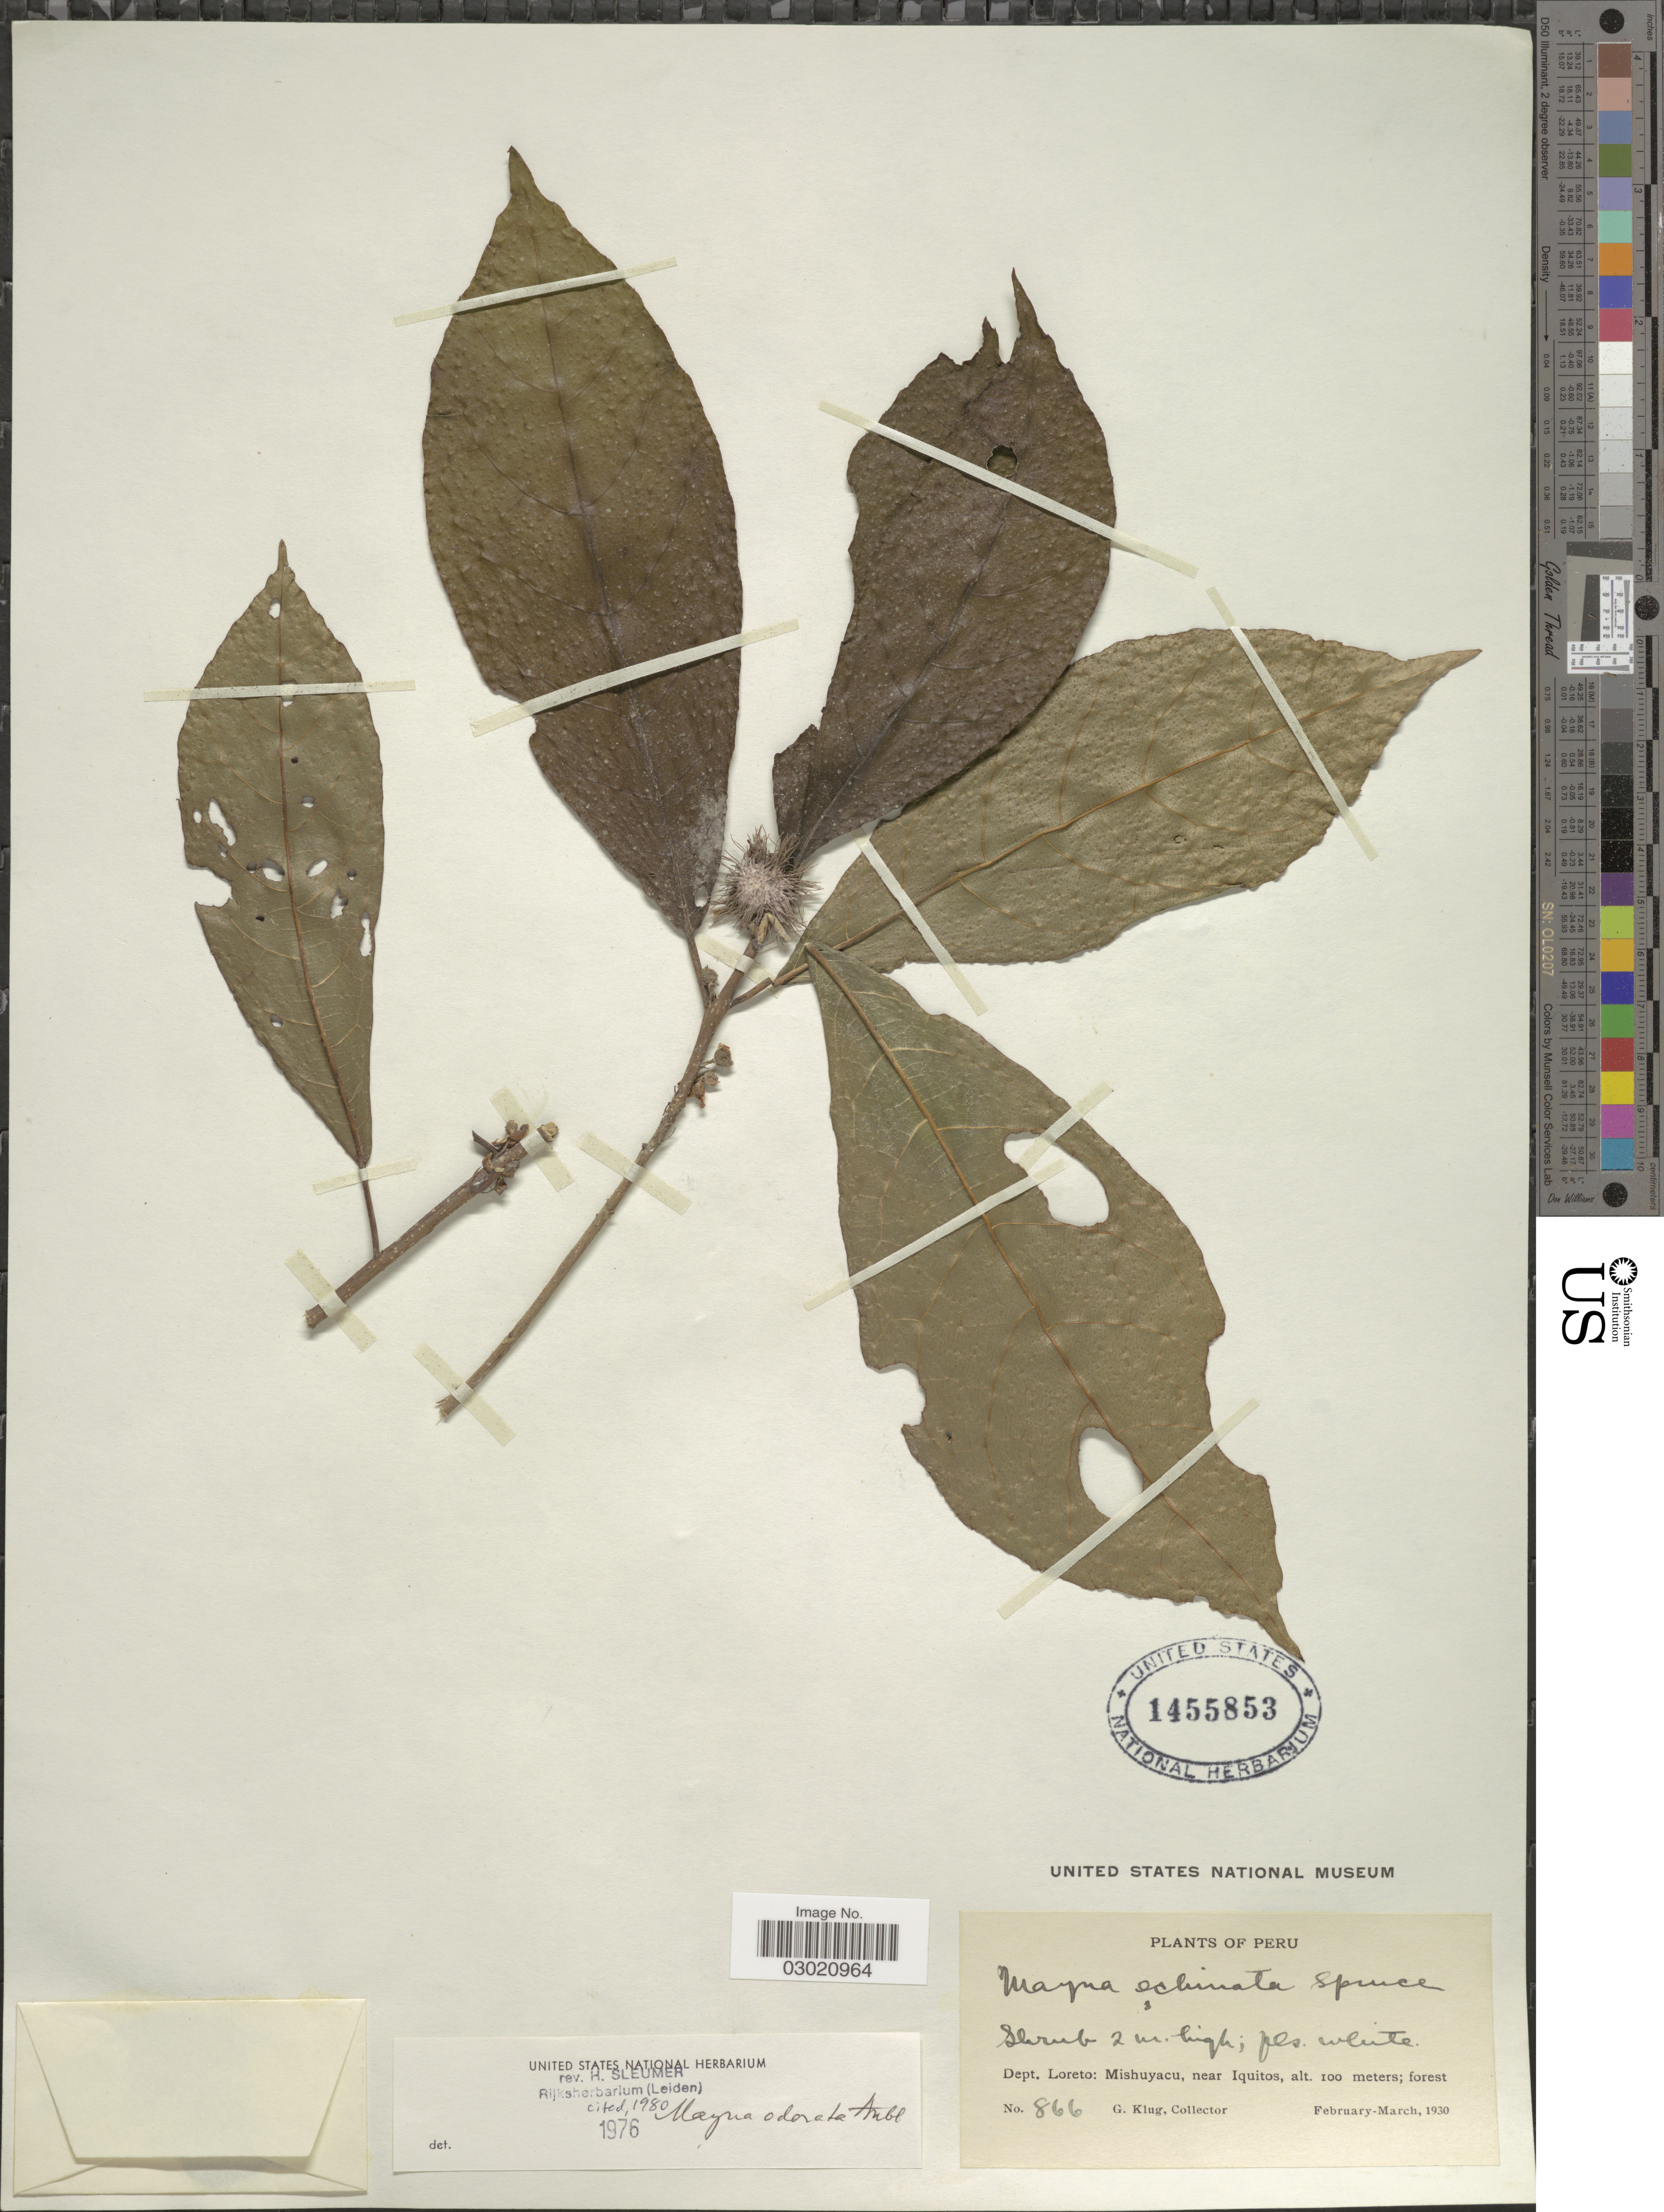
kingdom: Plantae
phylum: Tracheophyta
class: Magnoliopsida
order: Malpighiales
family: Achariaceae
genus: Mayna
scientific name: Mayna odorata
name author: Aubl.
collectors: G. Klug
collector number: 866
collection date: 1930-02/1930-03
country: Peru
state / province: Loreto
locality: Dept. Loreto: Mishuyacu, near Iquitos.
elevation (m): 100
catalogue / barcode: US 1455853